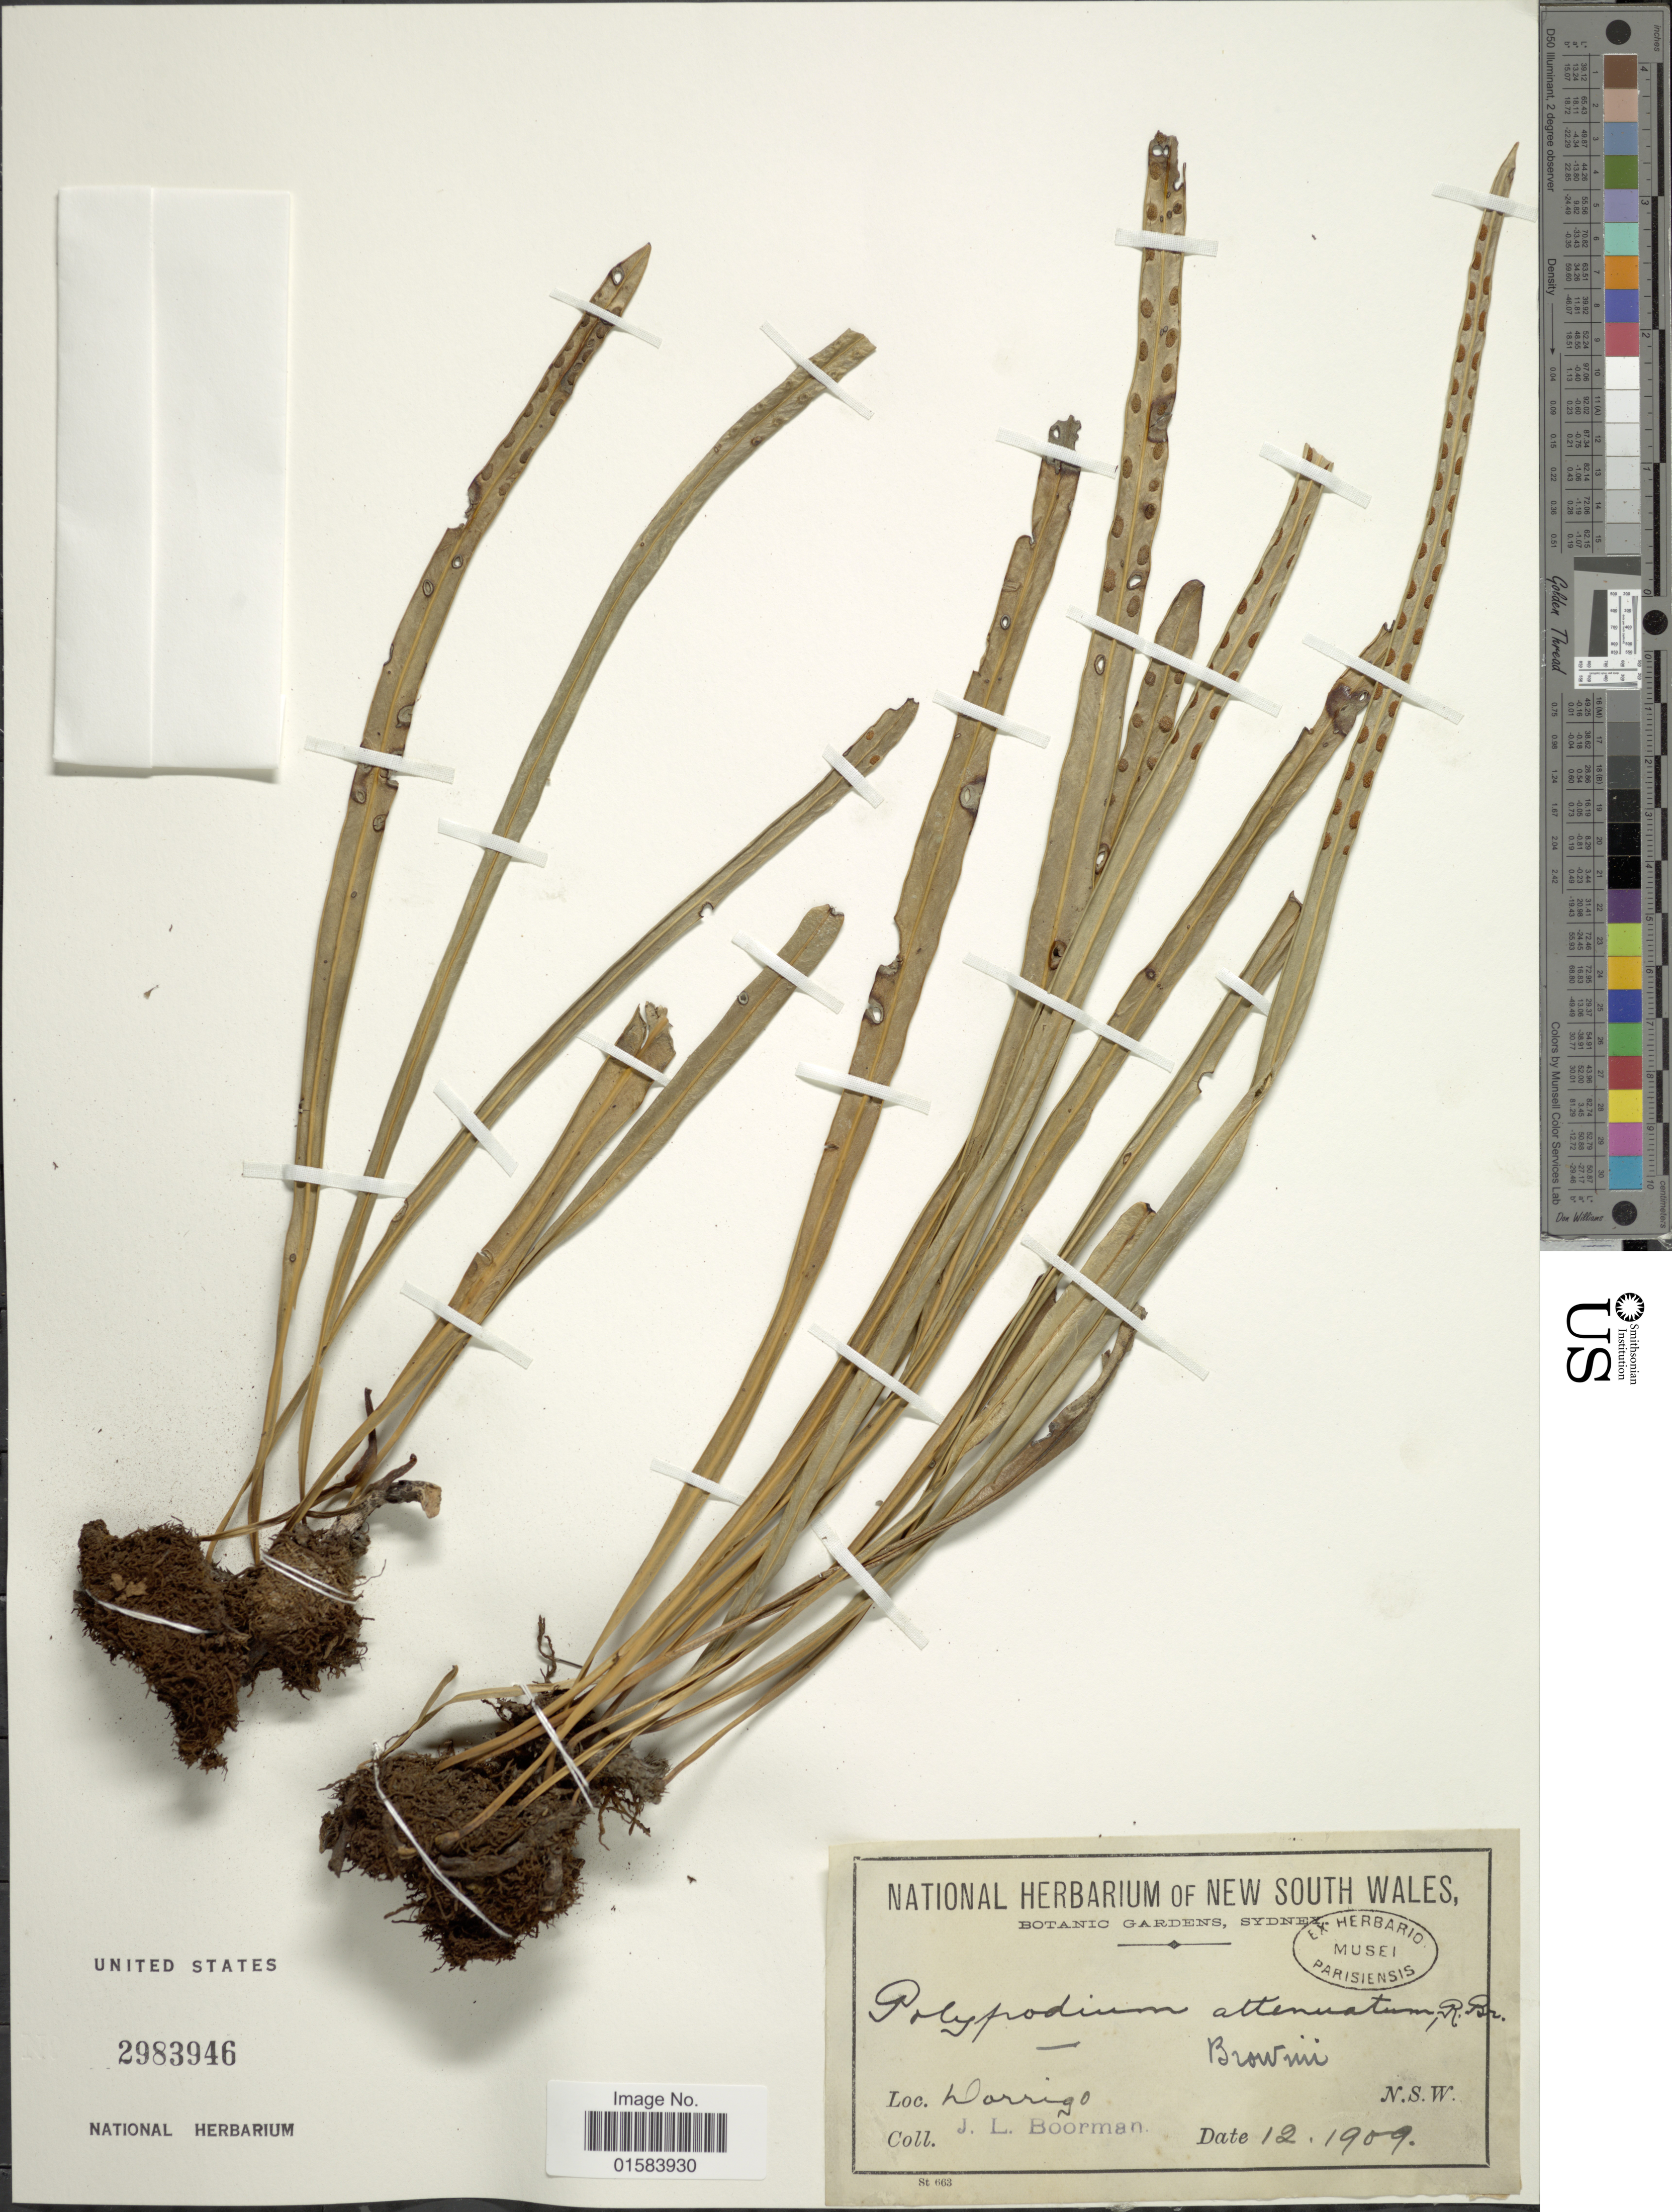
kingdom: Plantae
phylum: Tracheophyta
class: Polypodiopsida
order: Polypodiales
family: Polypodiaceae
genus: Dictymia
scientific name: Dictymia brownii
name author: (Wikstr.) Copel.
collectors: J. Boorman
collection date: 1909-12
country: Australia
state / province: New South Wales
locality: Darrigo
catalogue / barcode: US 2983946